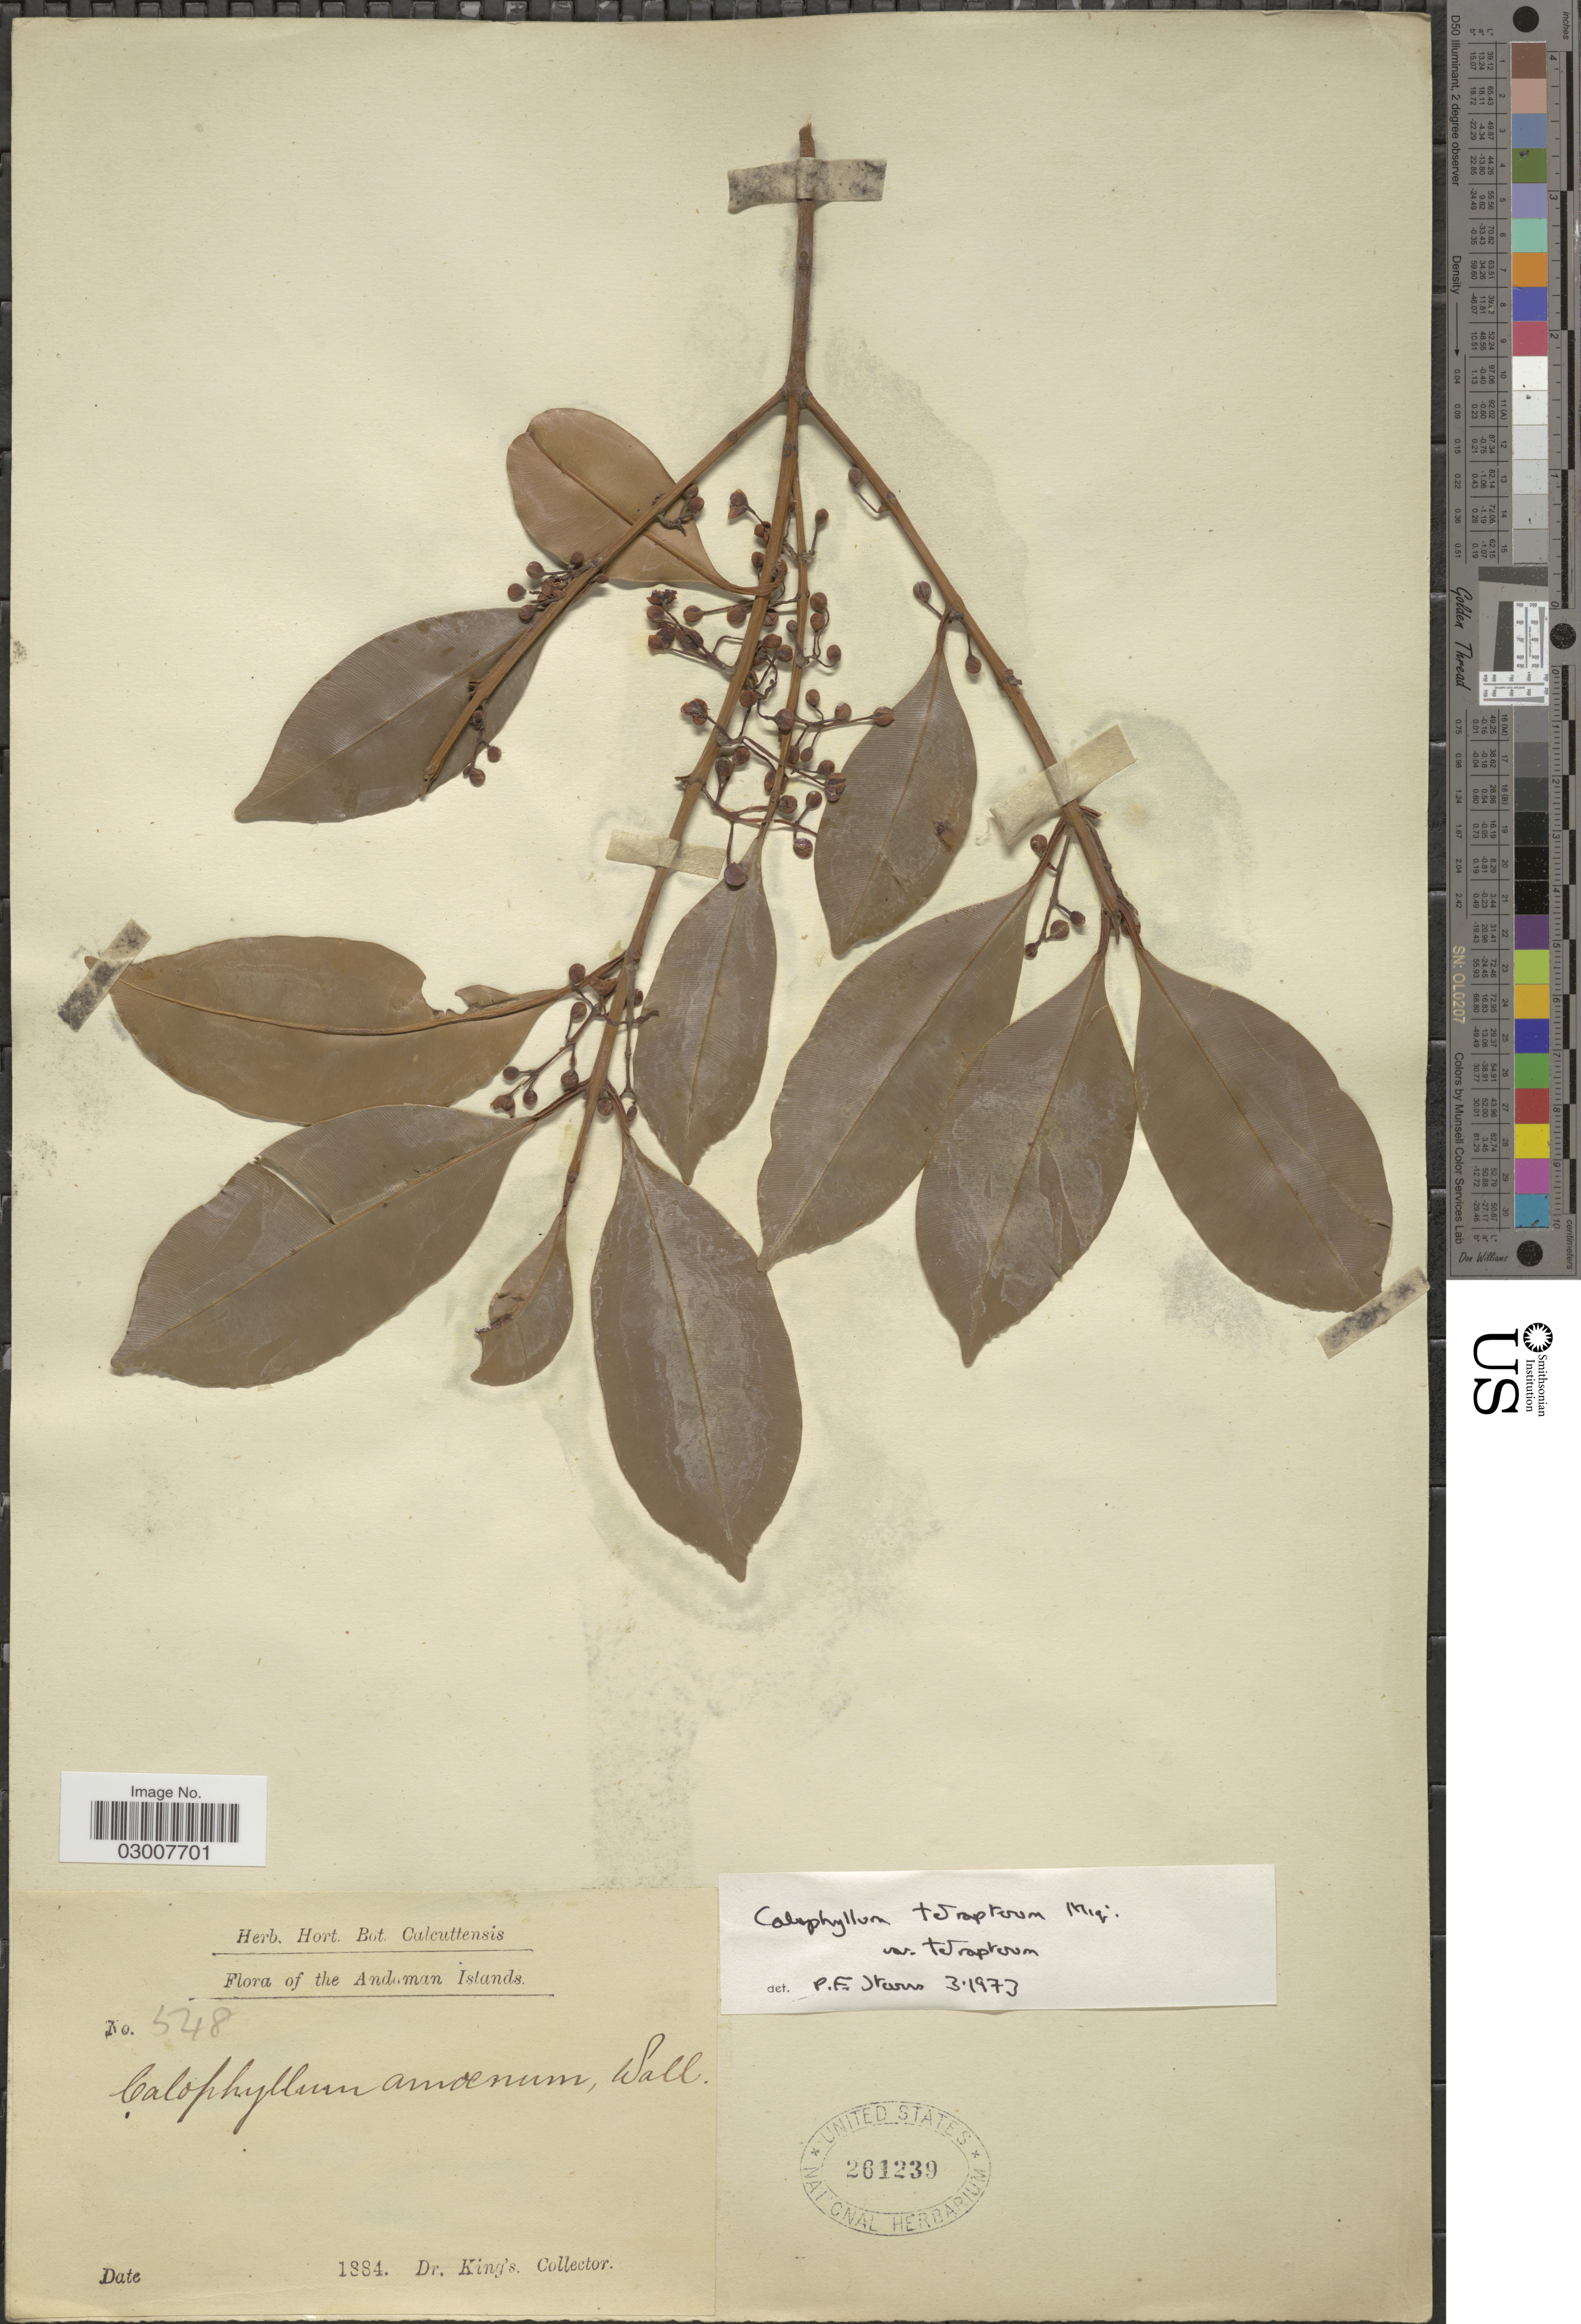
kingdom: Plantae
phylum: Tracheophyta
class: Magnoliopsida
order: Malpighiales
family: Calophyllaceae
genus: Calophyllum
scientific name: Calophyllum tetrapterum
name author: Miq.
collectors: Dr. King's collector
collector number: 548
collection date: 1884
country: India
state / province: Andaman and Nicobar Islands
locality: Andaman Islands.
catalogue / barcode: US 261239